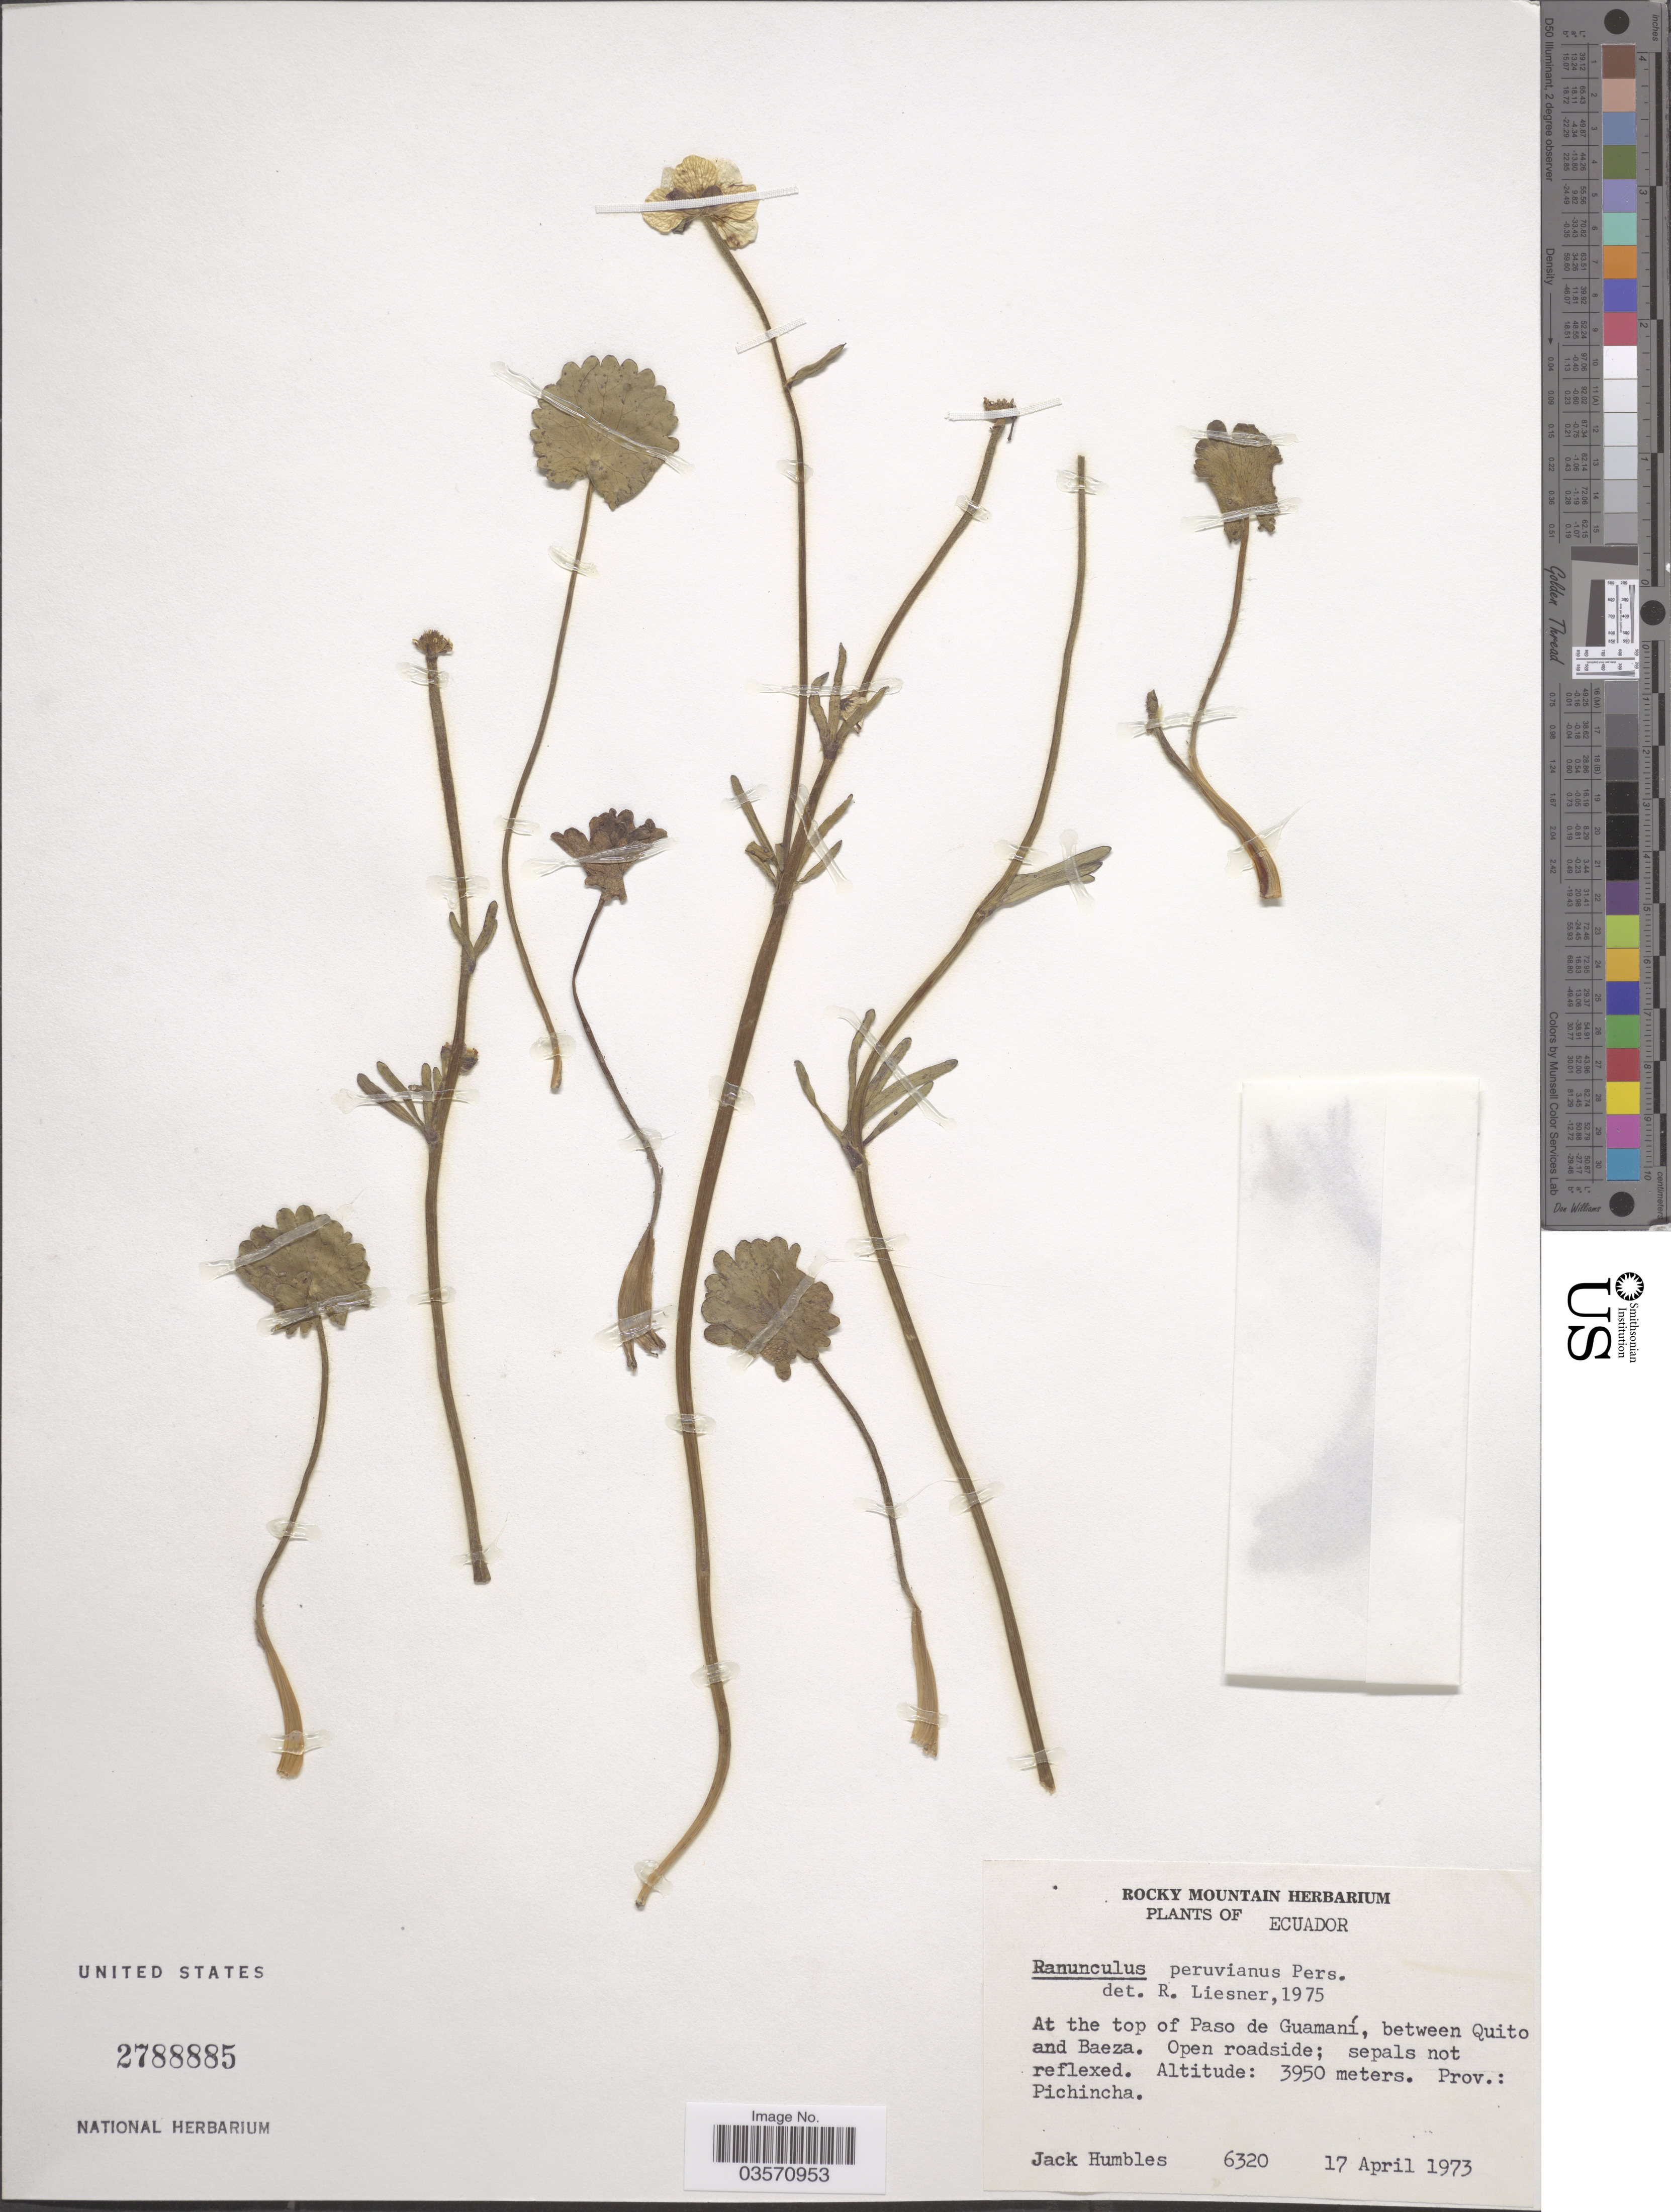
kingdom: Plantae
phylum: Tracheophyta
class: Magnoliopsida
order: Ranunculales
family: Ranunculaceae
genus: Ranunculus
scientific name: Ranunculus peruvianus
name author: Pers.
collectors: J. Humbles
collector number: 6320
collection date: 1973-04-17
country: Ecuador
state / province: Pichincha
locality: At the top of Paso de Guamaní, between Quito and Baeza.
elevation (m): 3950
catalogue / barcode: US 2788885